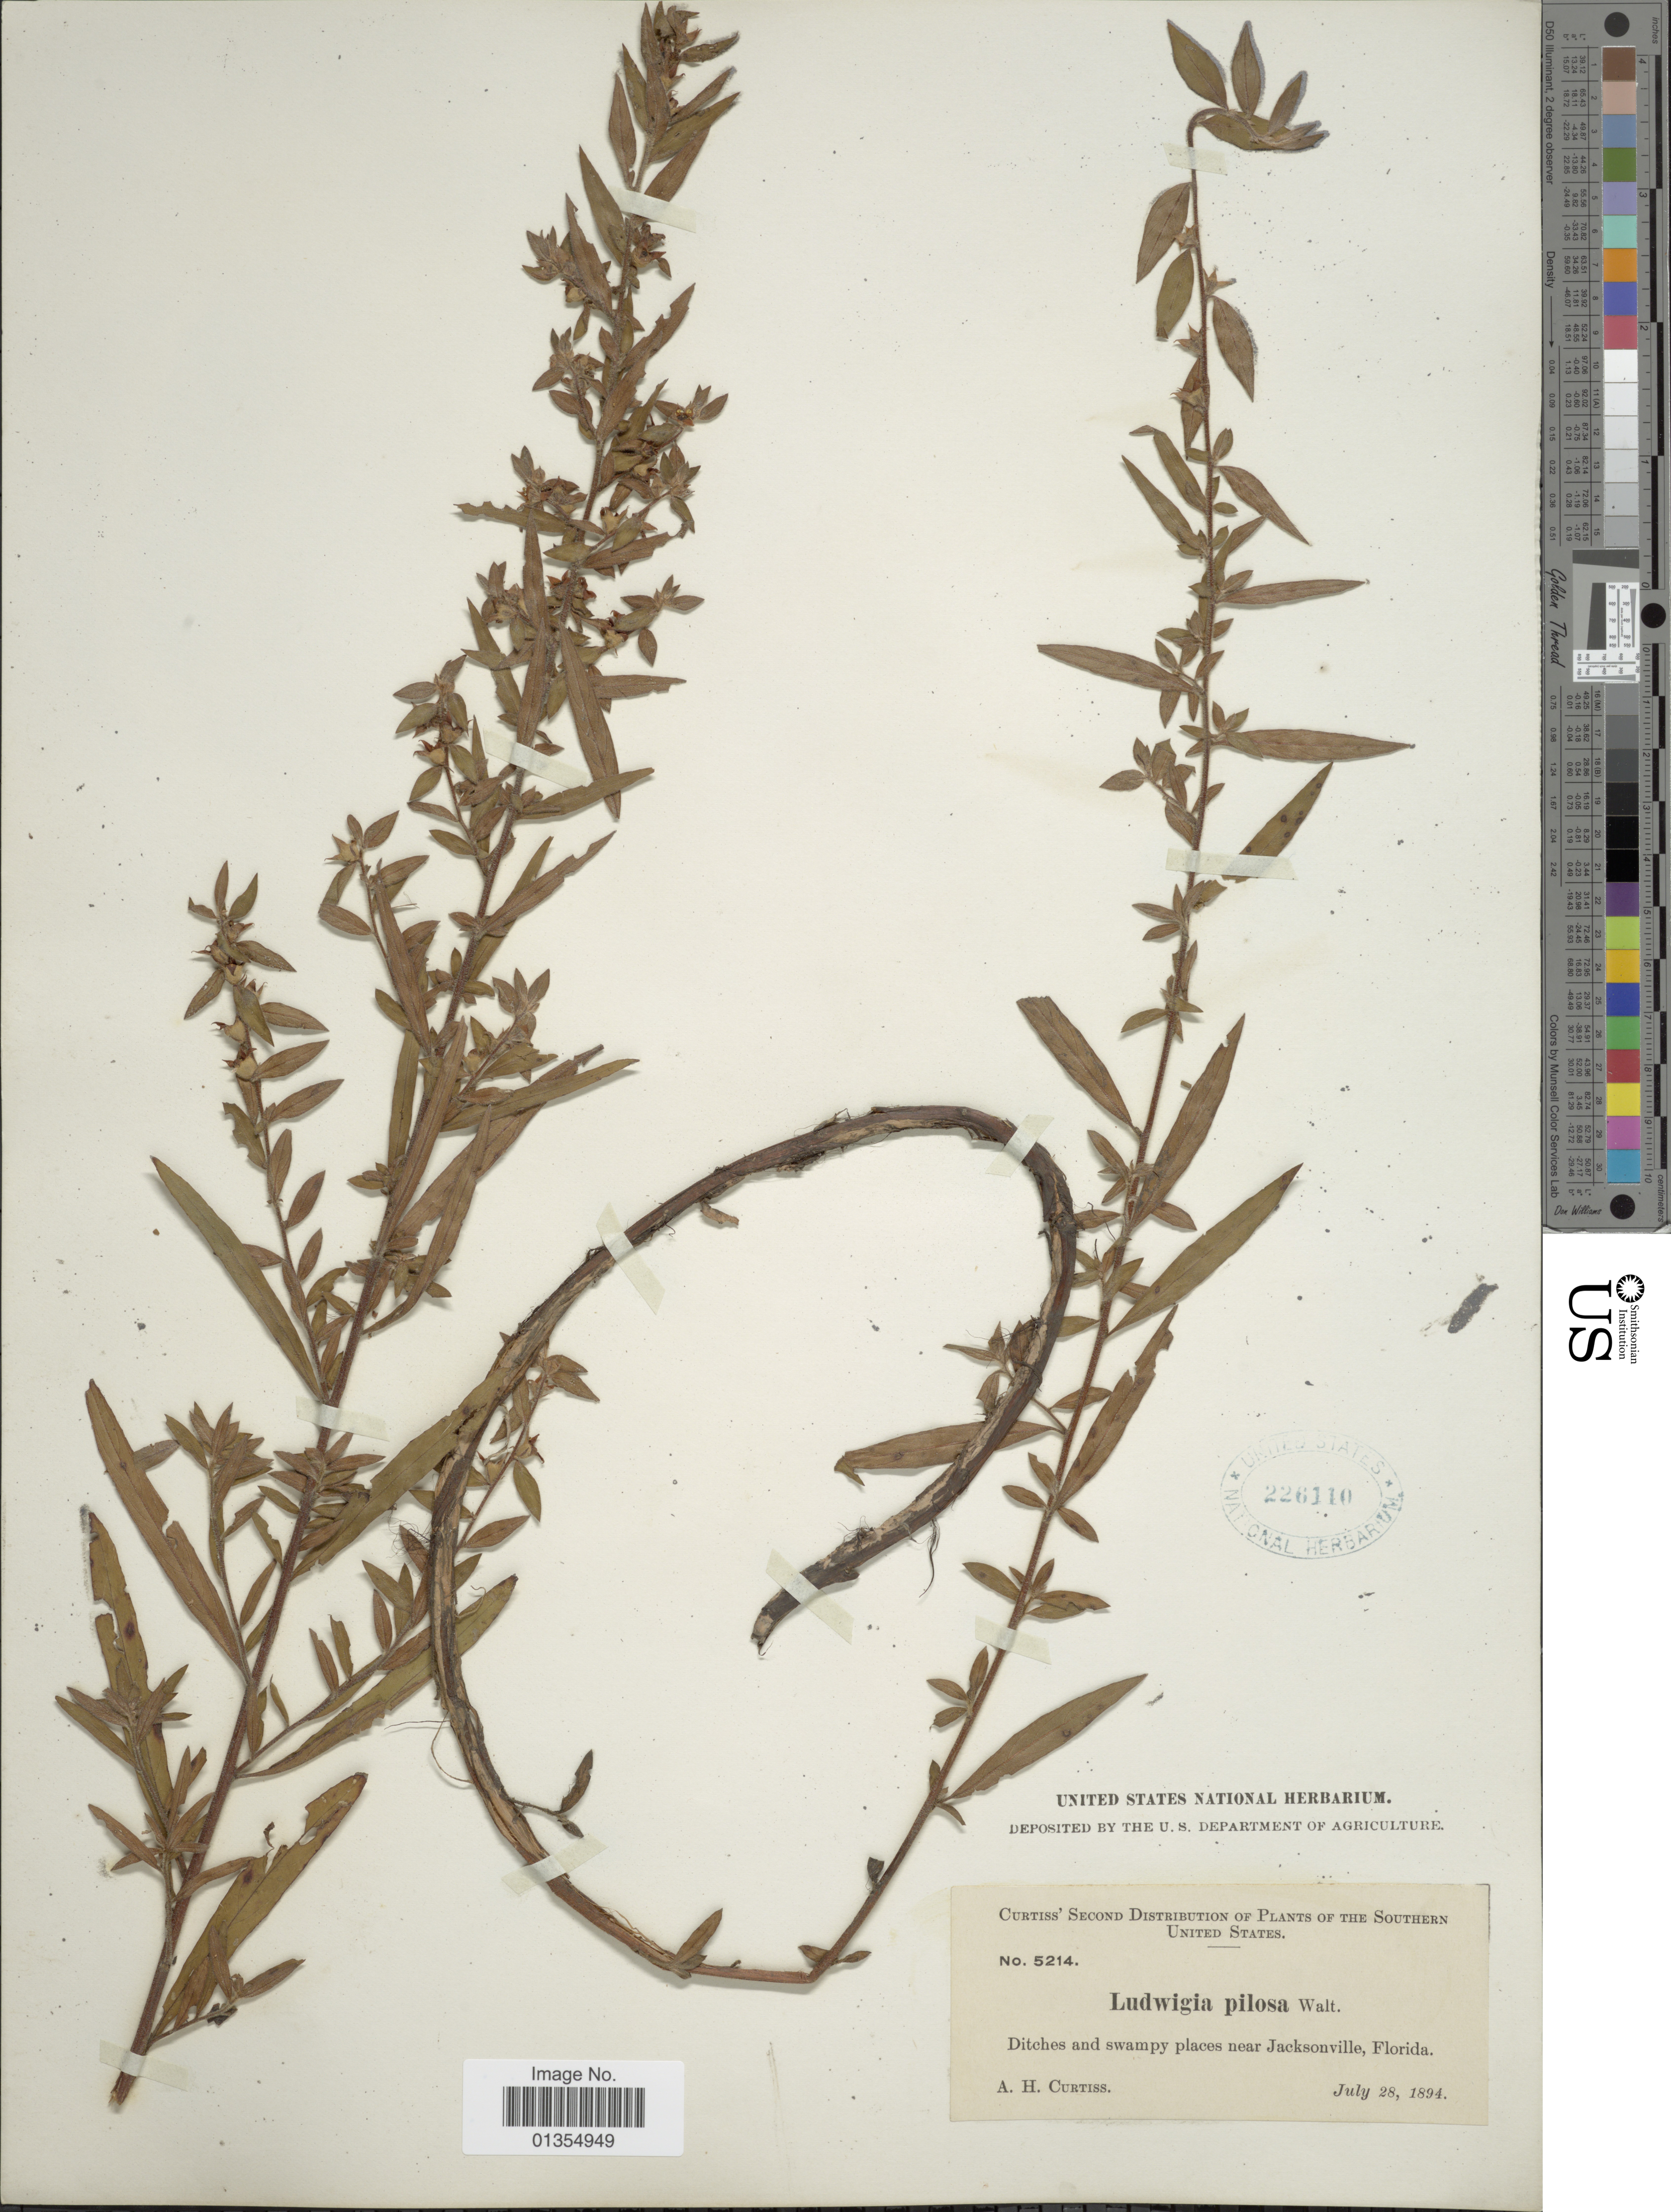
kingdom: Plantae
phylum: Tracheophyta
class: Magnoliopsida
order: Myrtales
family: Onagraceae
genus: Ludwigia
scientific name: Ludwigia pilosa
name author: Walter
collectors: A. H. Curtiss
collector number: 5214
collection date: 1894-07-28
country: United States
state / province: Florida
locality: Near Jacksonville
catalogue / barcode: US 226110